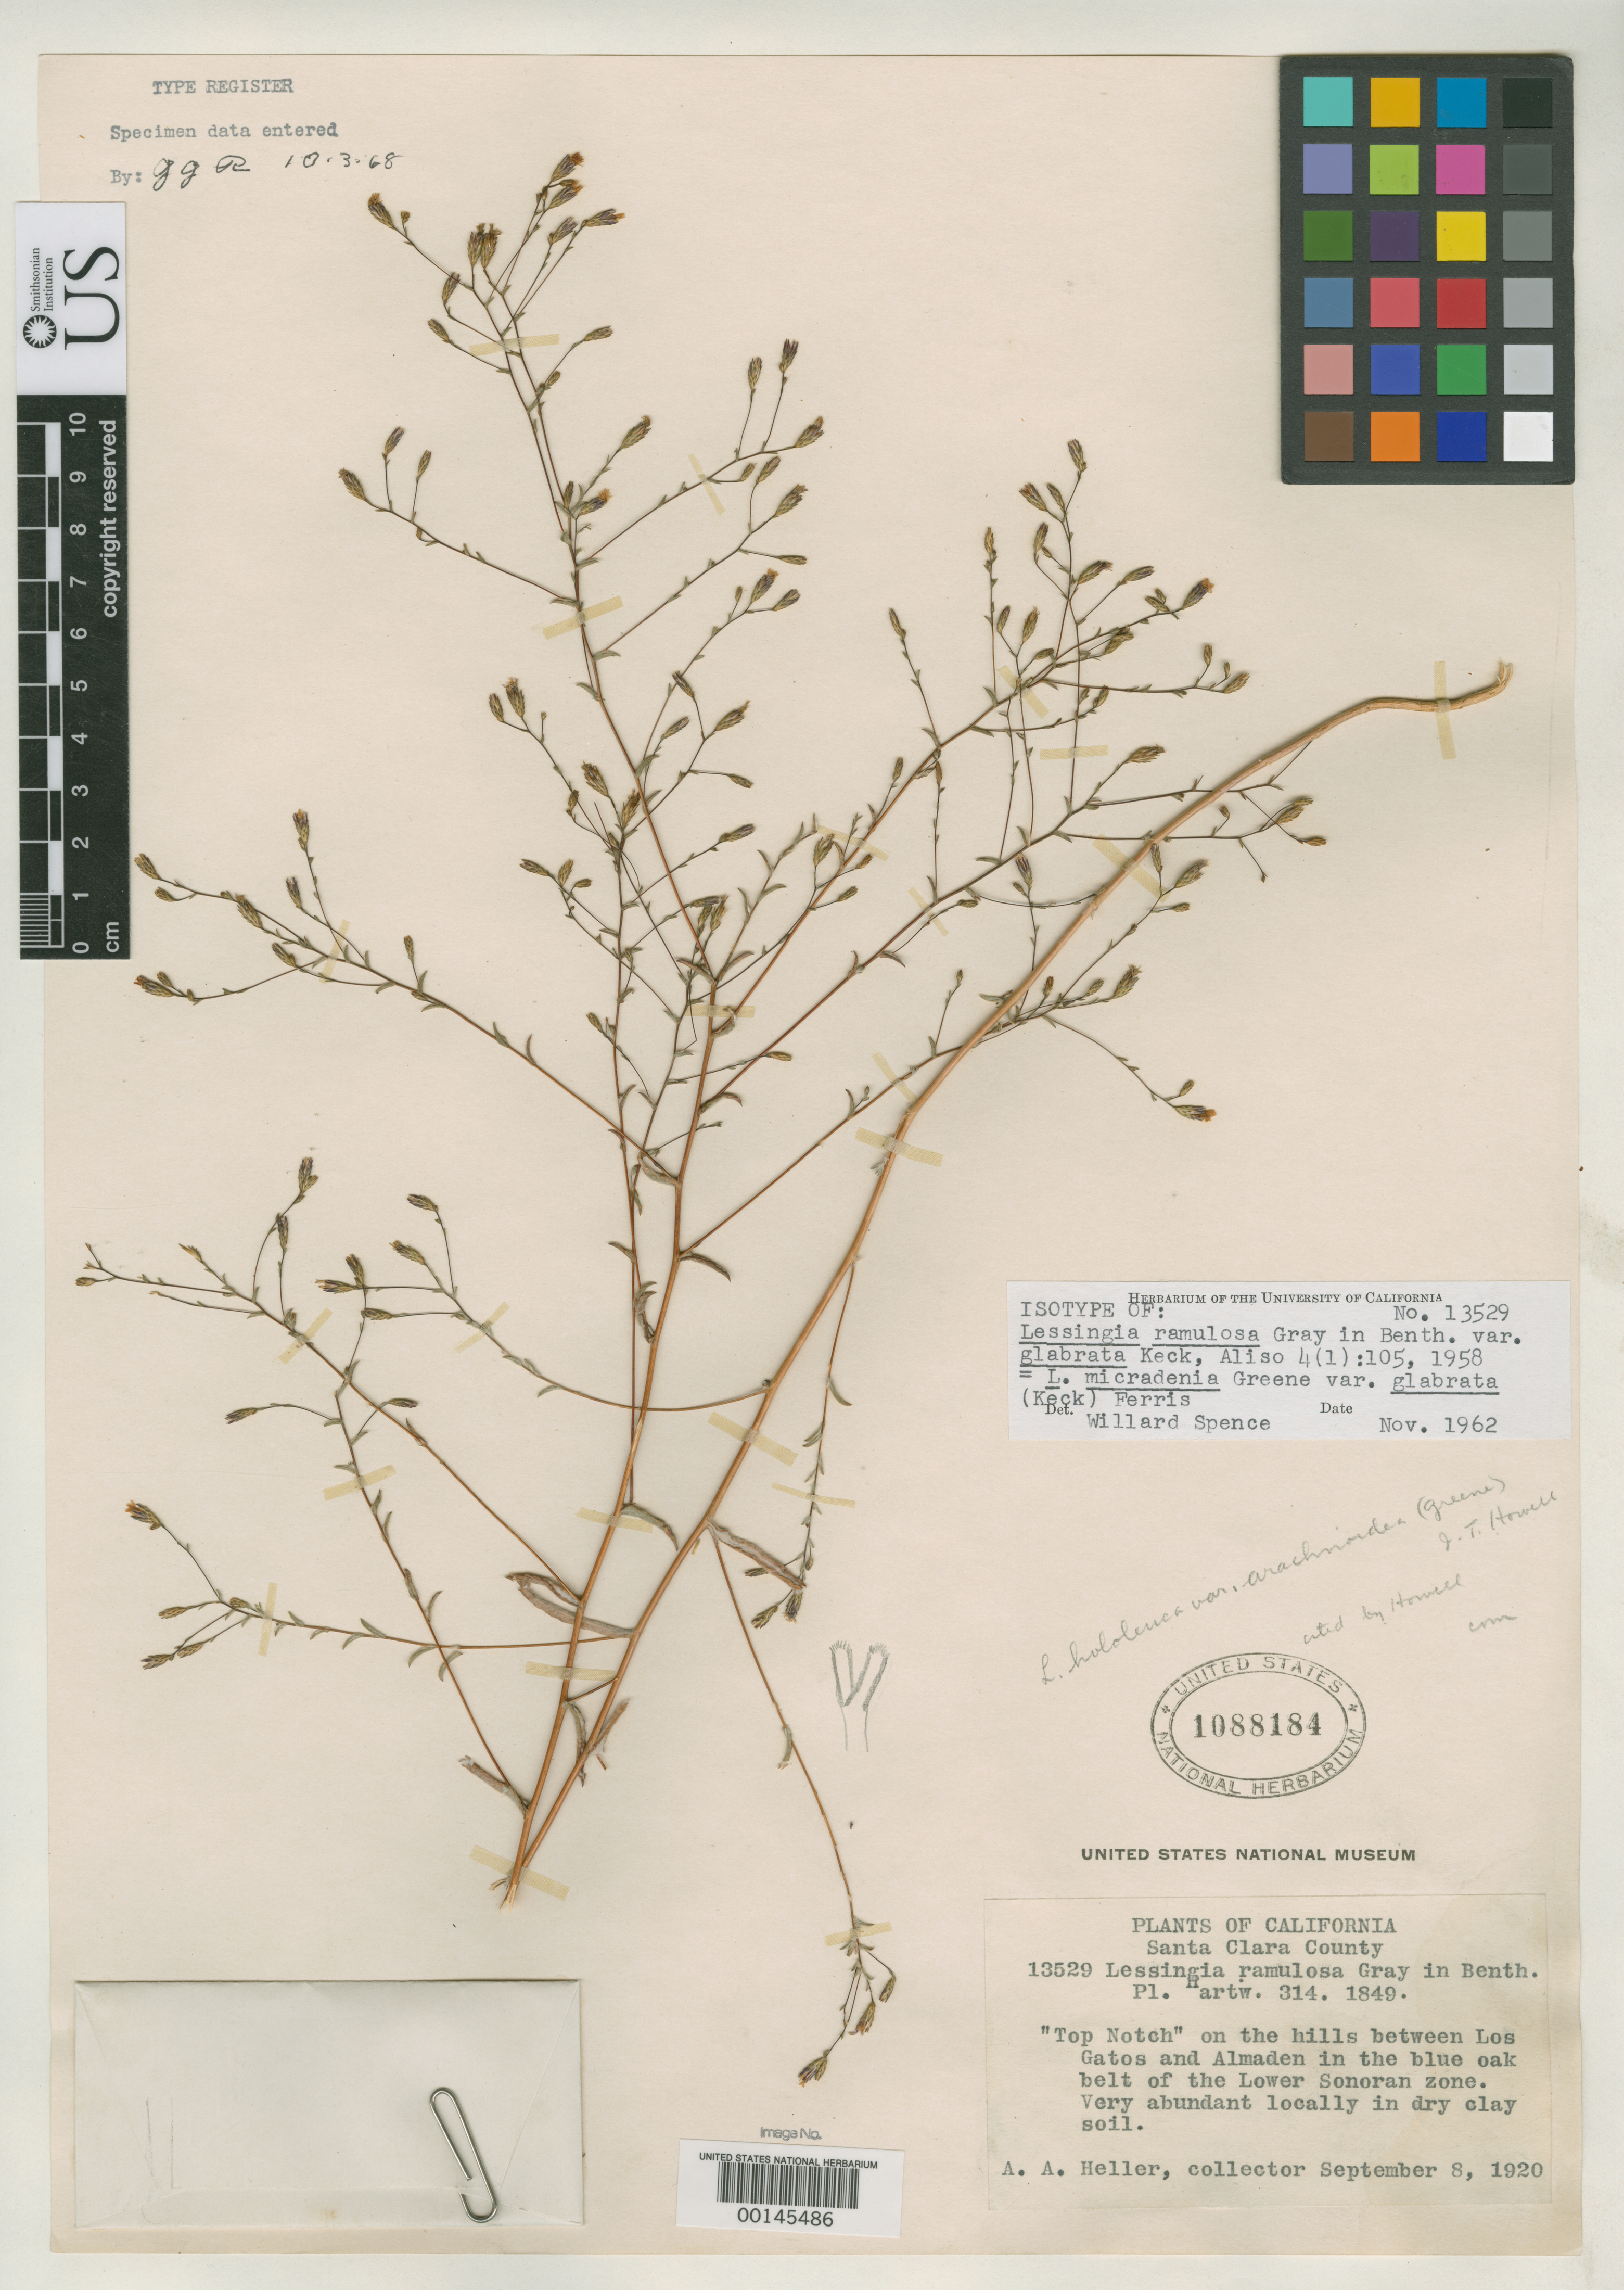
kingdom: Plantae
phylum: Tracheophyta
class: Magnoliopsida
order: Asterales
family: Asteraceae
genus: Lessingia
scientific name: Lessingia ramulosa var. glabrata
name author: D.D. Keck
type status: Isotype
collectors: A. A. Heller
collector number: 13529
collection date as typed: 08 Sep 1920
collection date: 1920-09-08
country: United States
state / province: California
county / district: Santa Clara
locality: Los Gatos.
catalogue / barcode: US 1088184